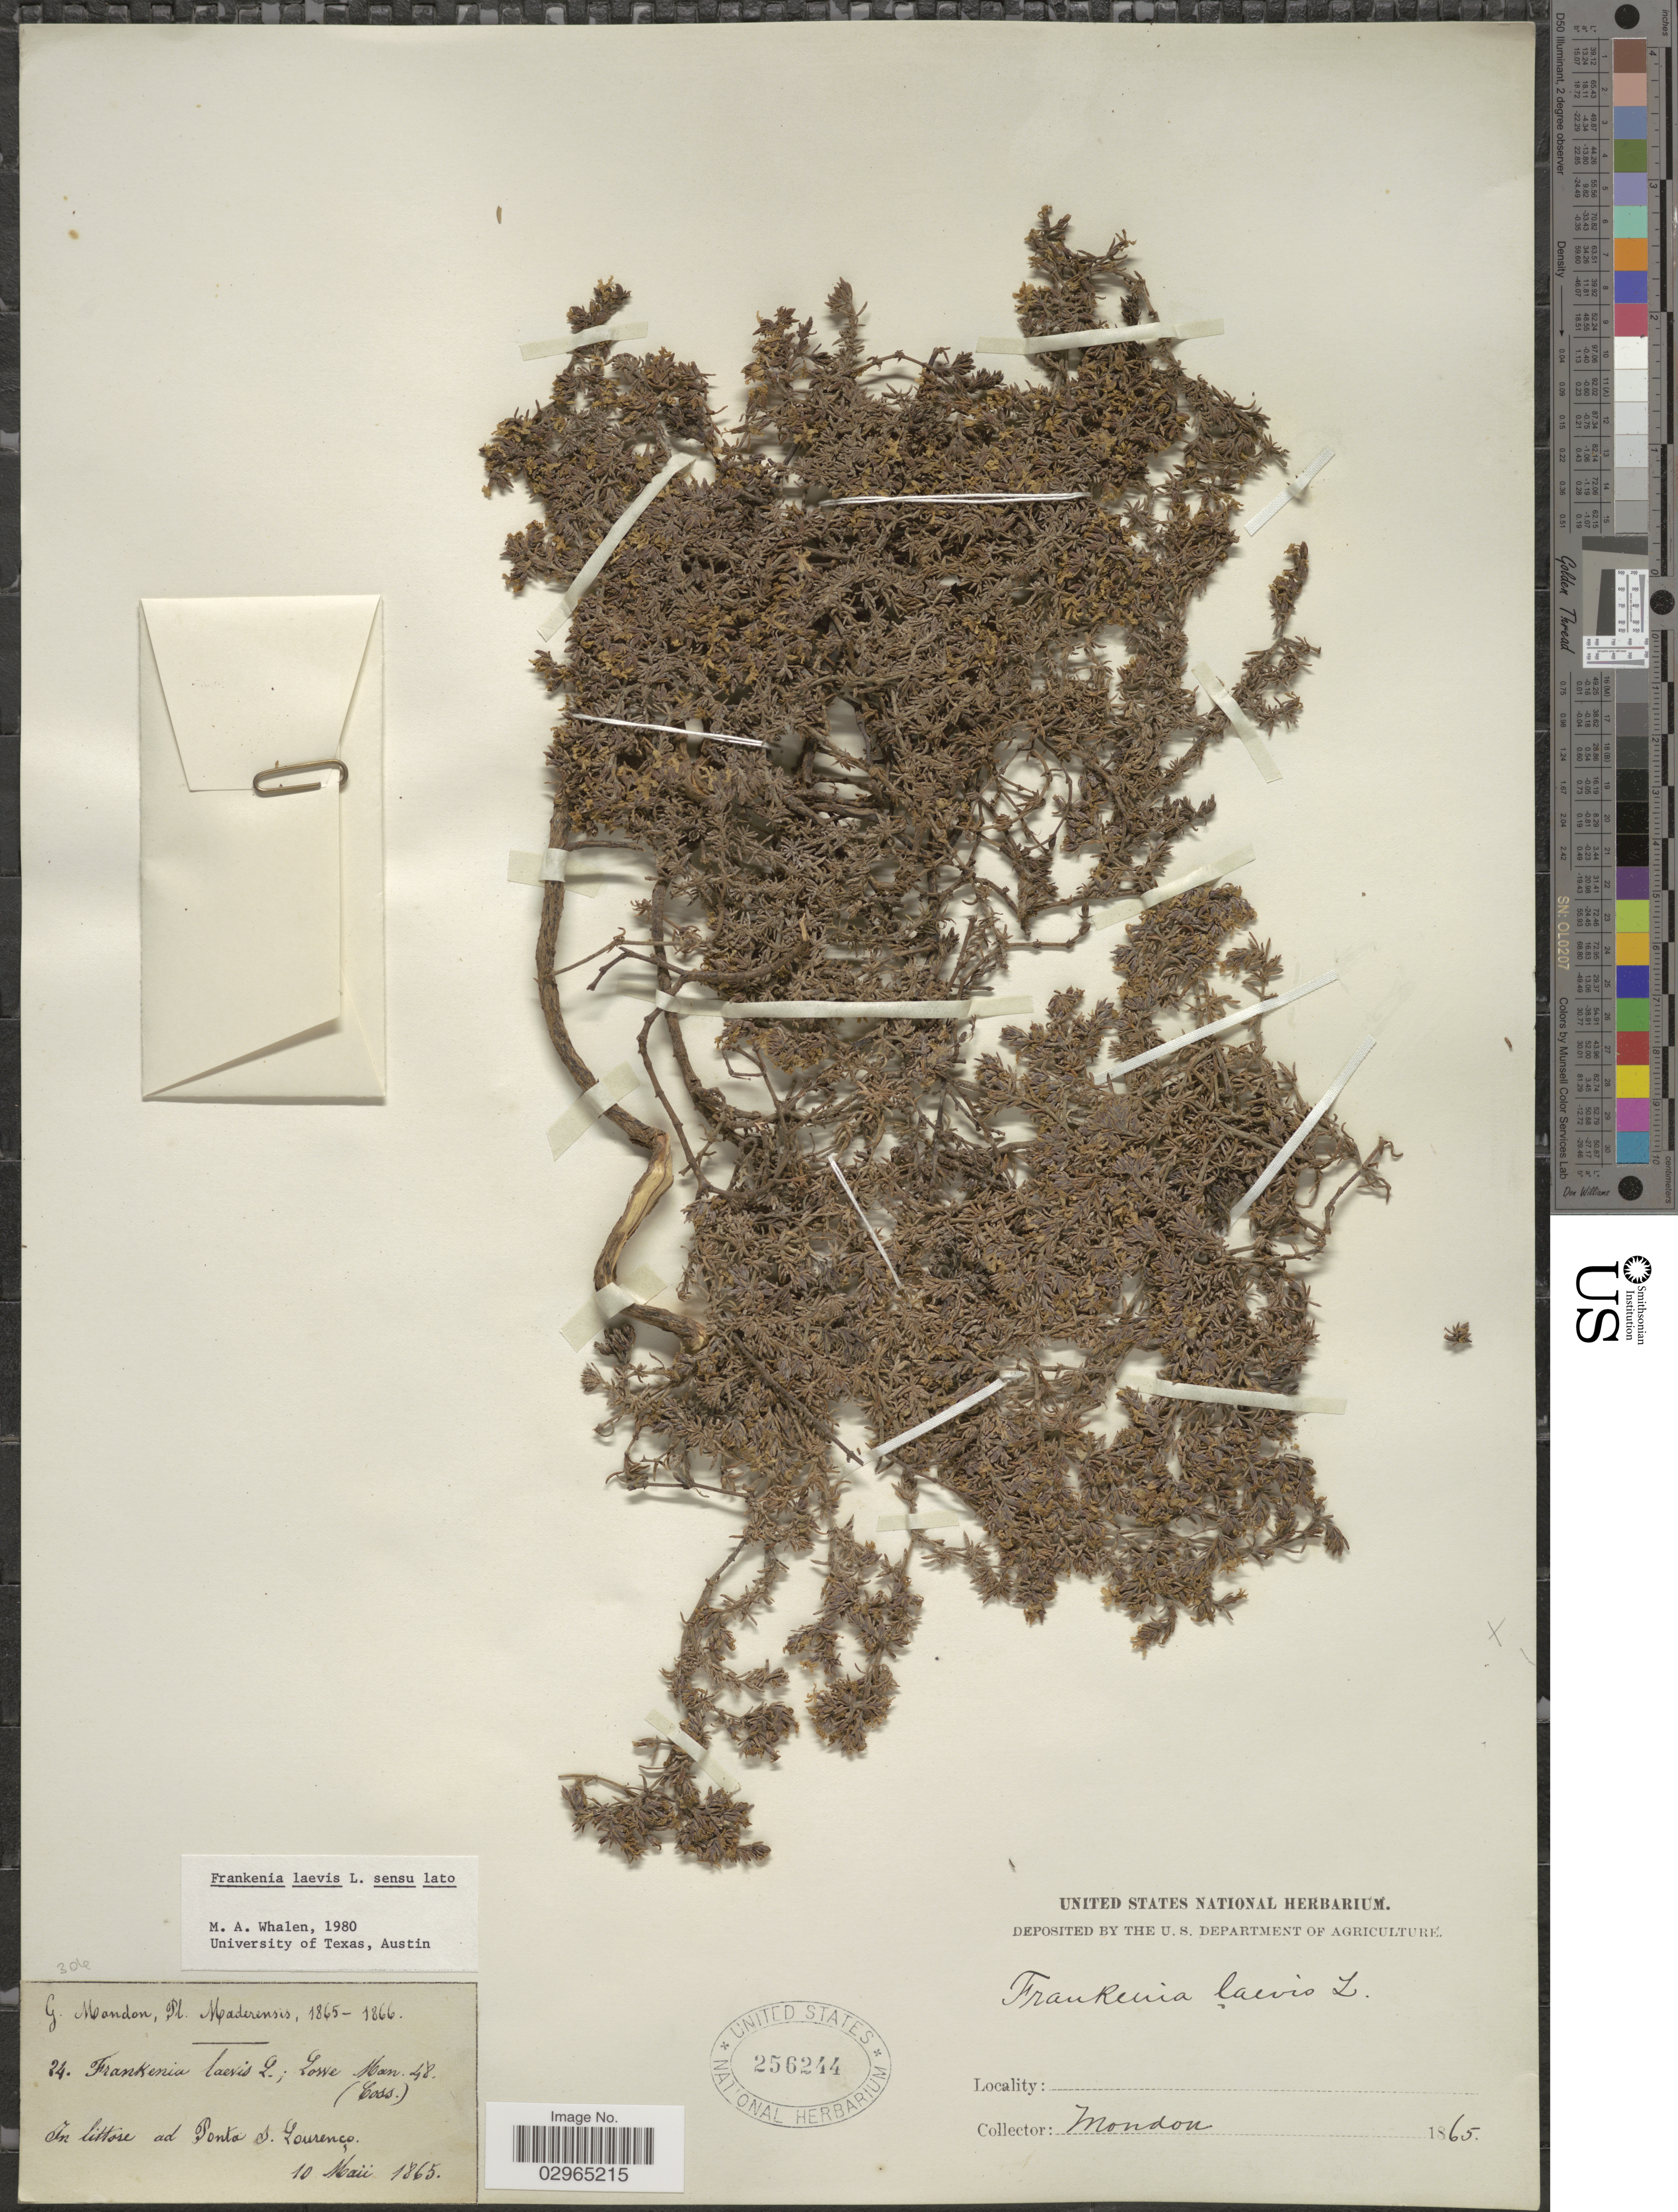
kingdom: Plantae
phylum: Tracheophyta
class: Magnoliopsida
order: Caryophyllales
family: Frankeniaceae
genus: Frankenia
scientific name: Frankenia laevis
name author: L.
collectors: G. Mandon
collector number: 24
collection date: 1865-05-10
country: Portugal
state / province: Madeira (Aut. Reg.)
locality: Maderensis. In littore ad Ponta S. Lourenço.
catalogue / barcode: US 256244